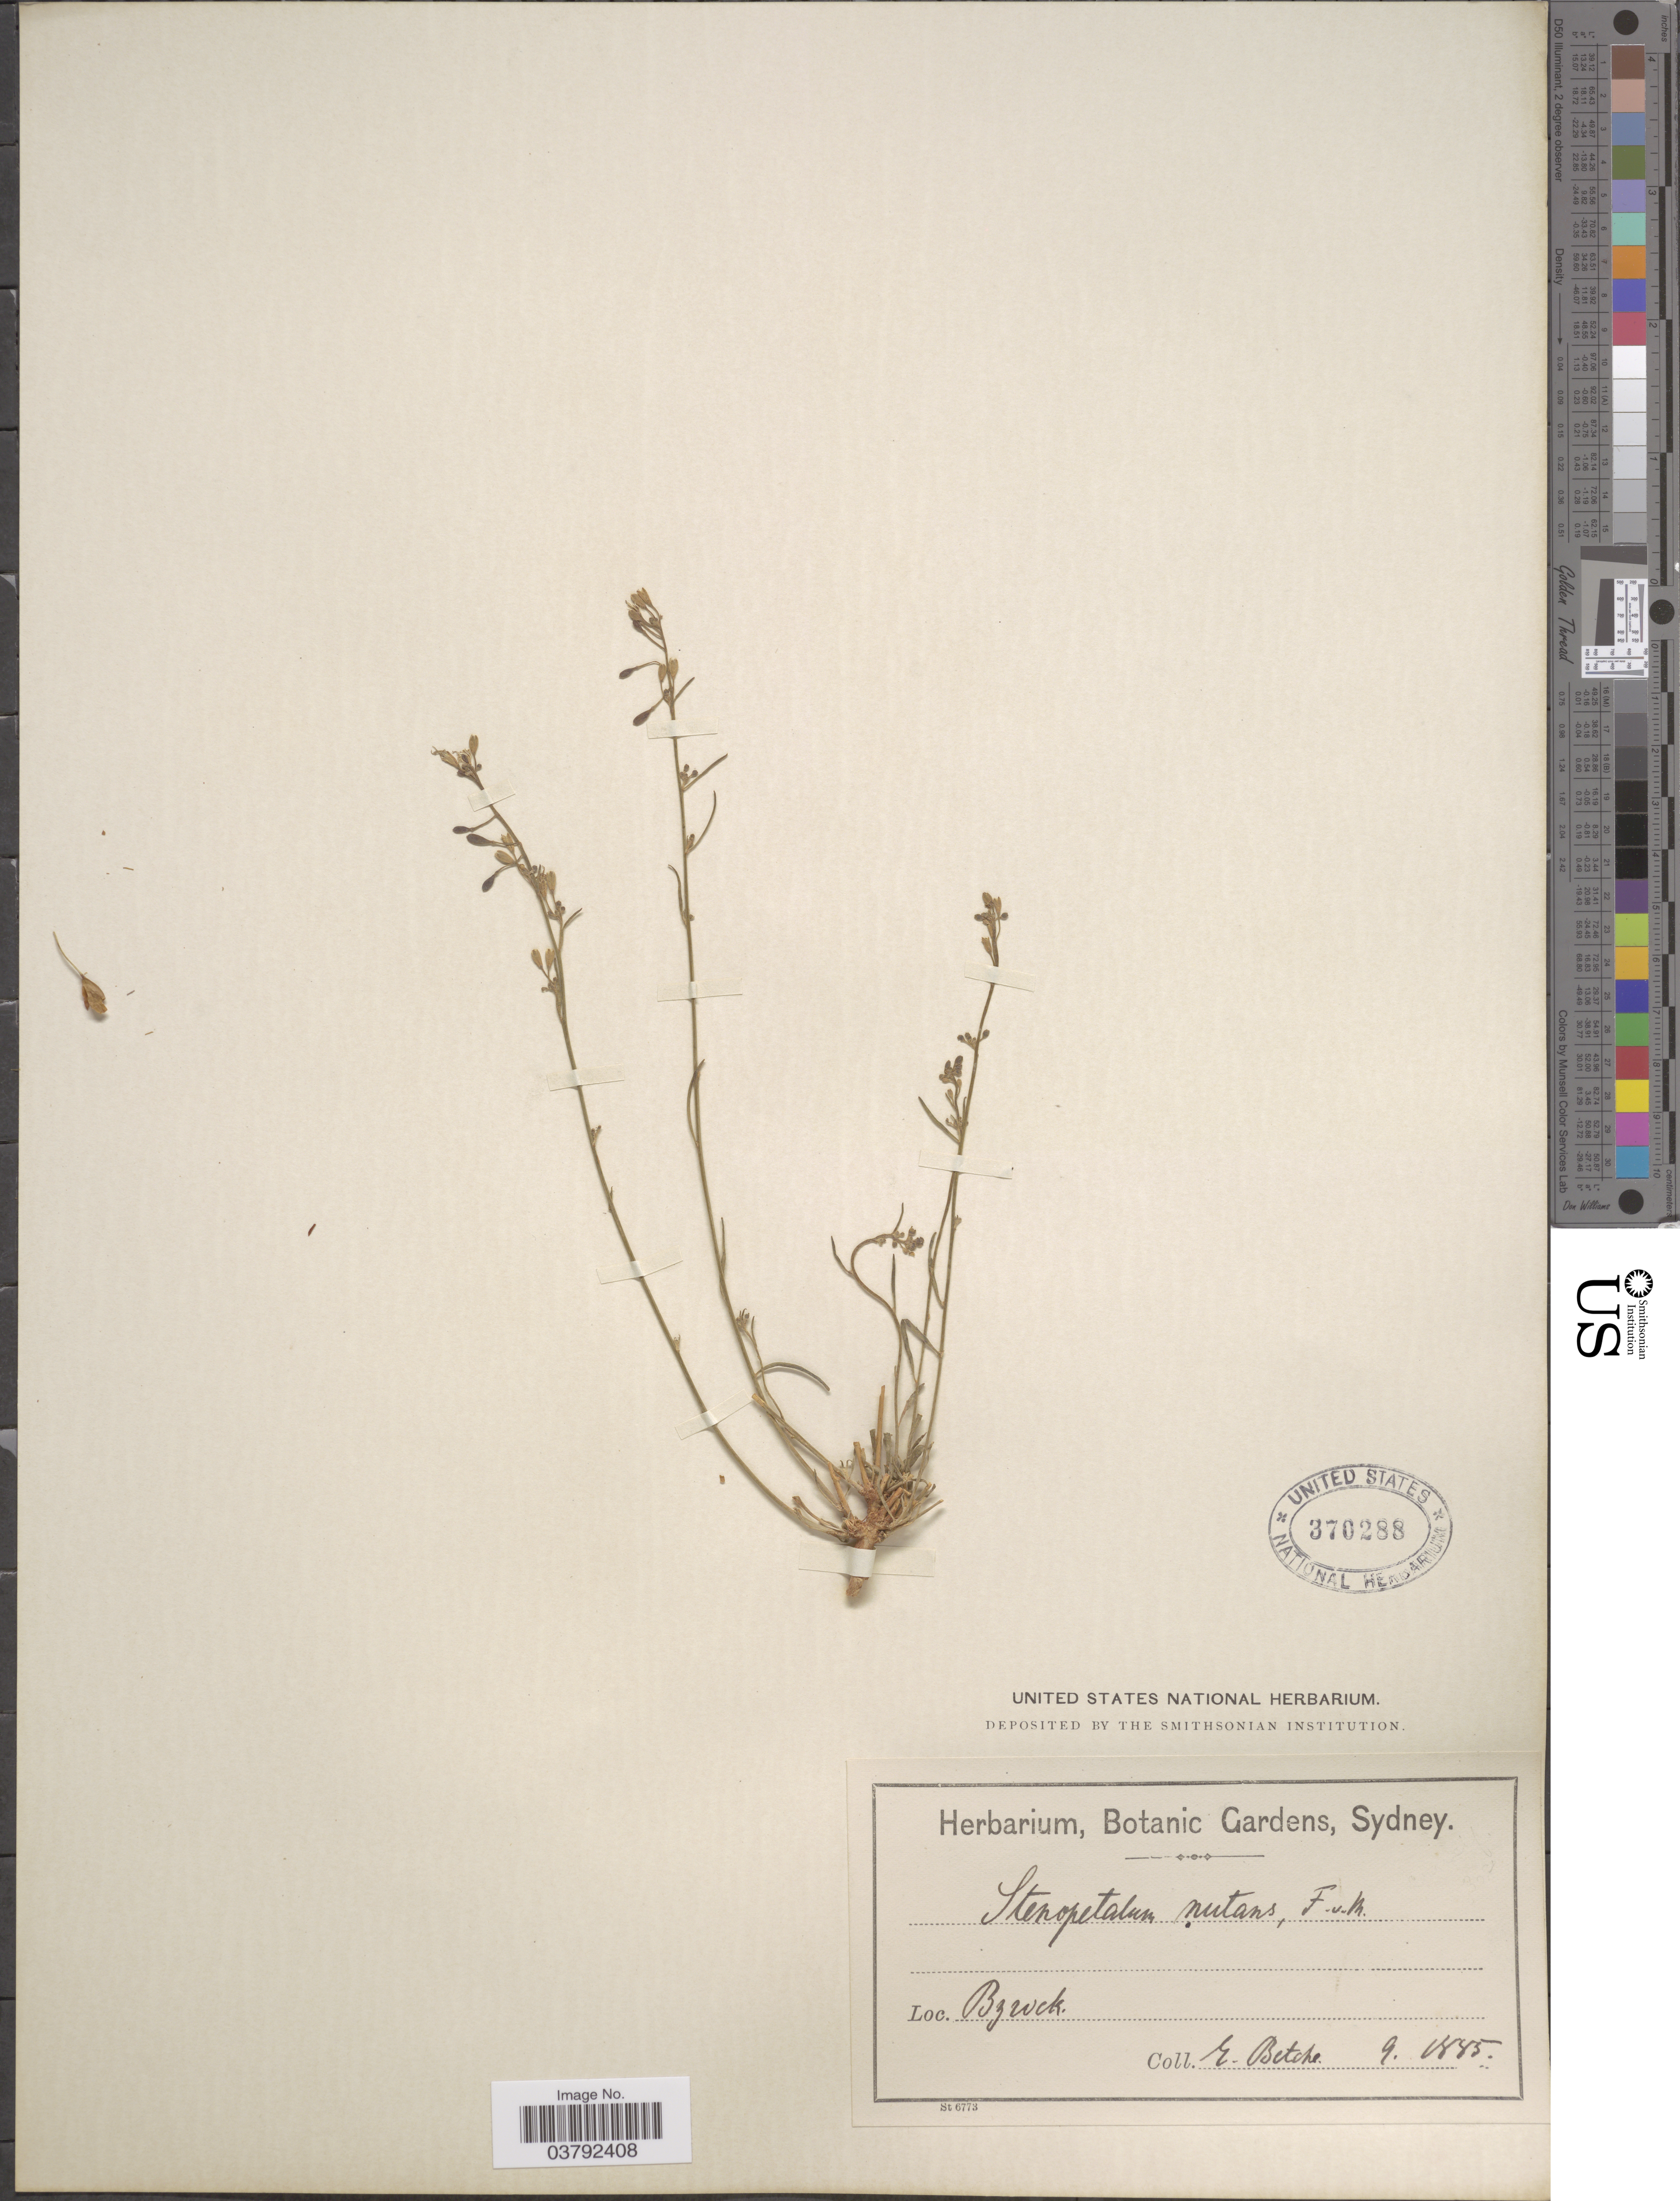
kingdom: Plantae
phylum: Tracheophyta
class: Magnoliopsida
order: Brassicales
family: Brassicaceae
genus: Stenopetalum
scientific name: Stenopetalum nutans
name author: F. Muell.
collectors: E. Betche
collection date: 1885-09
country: Australia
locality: Byrock.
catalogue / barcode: US 370288